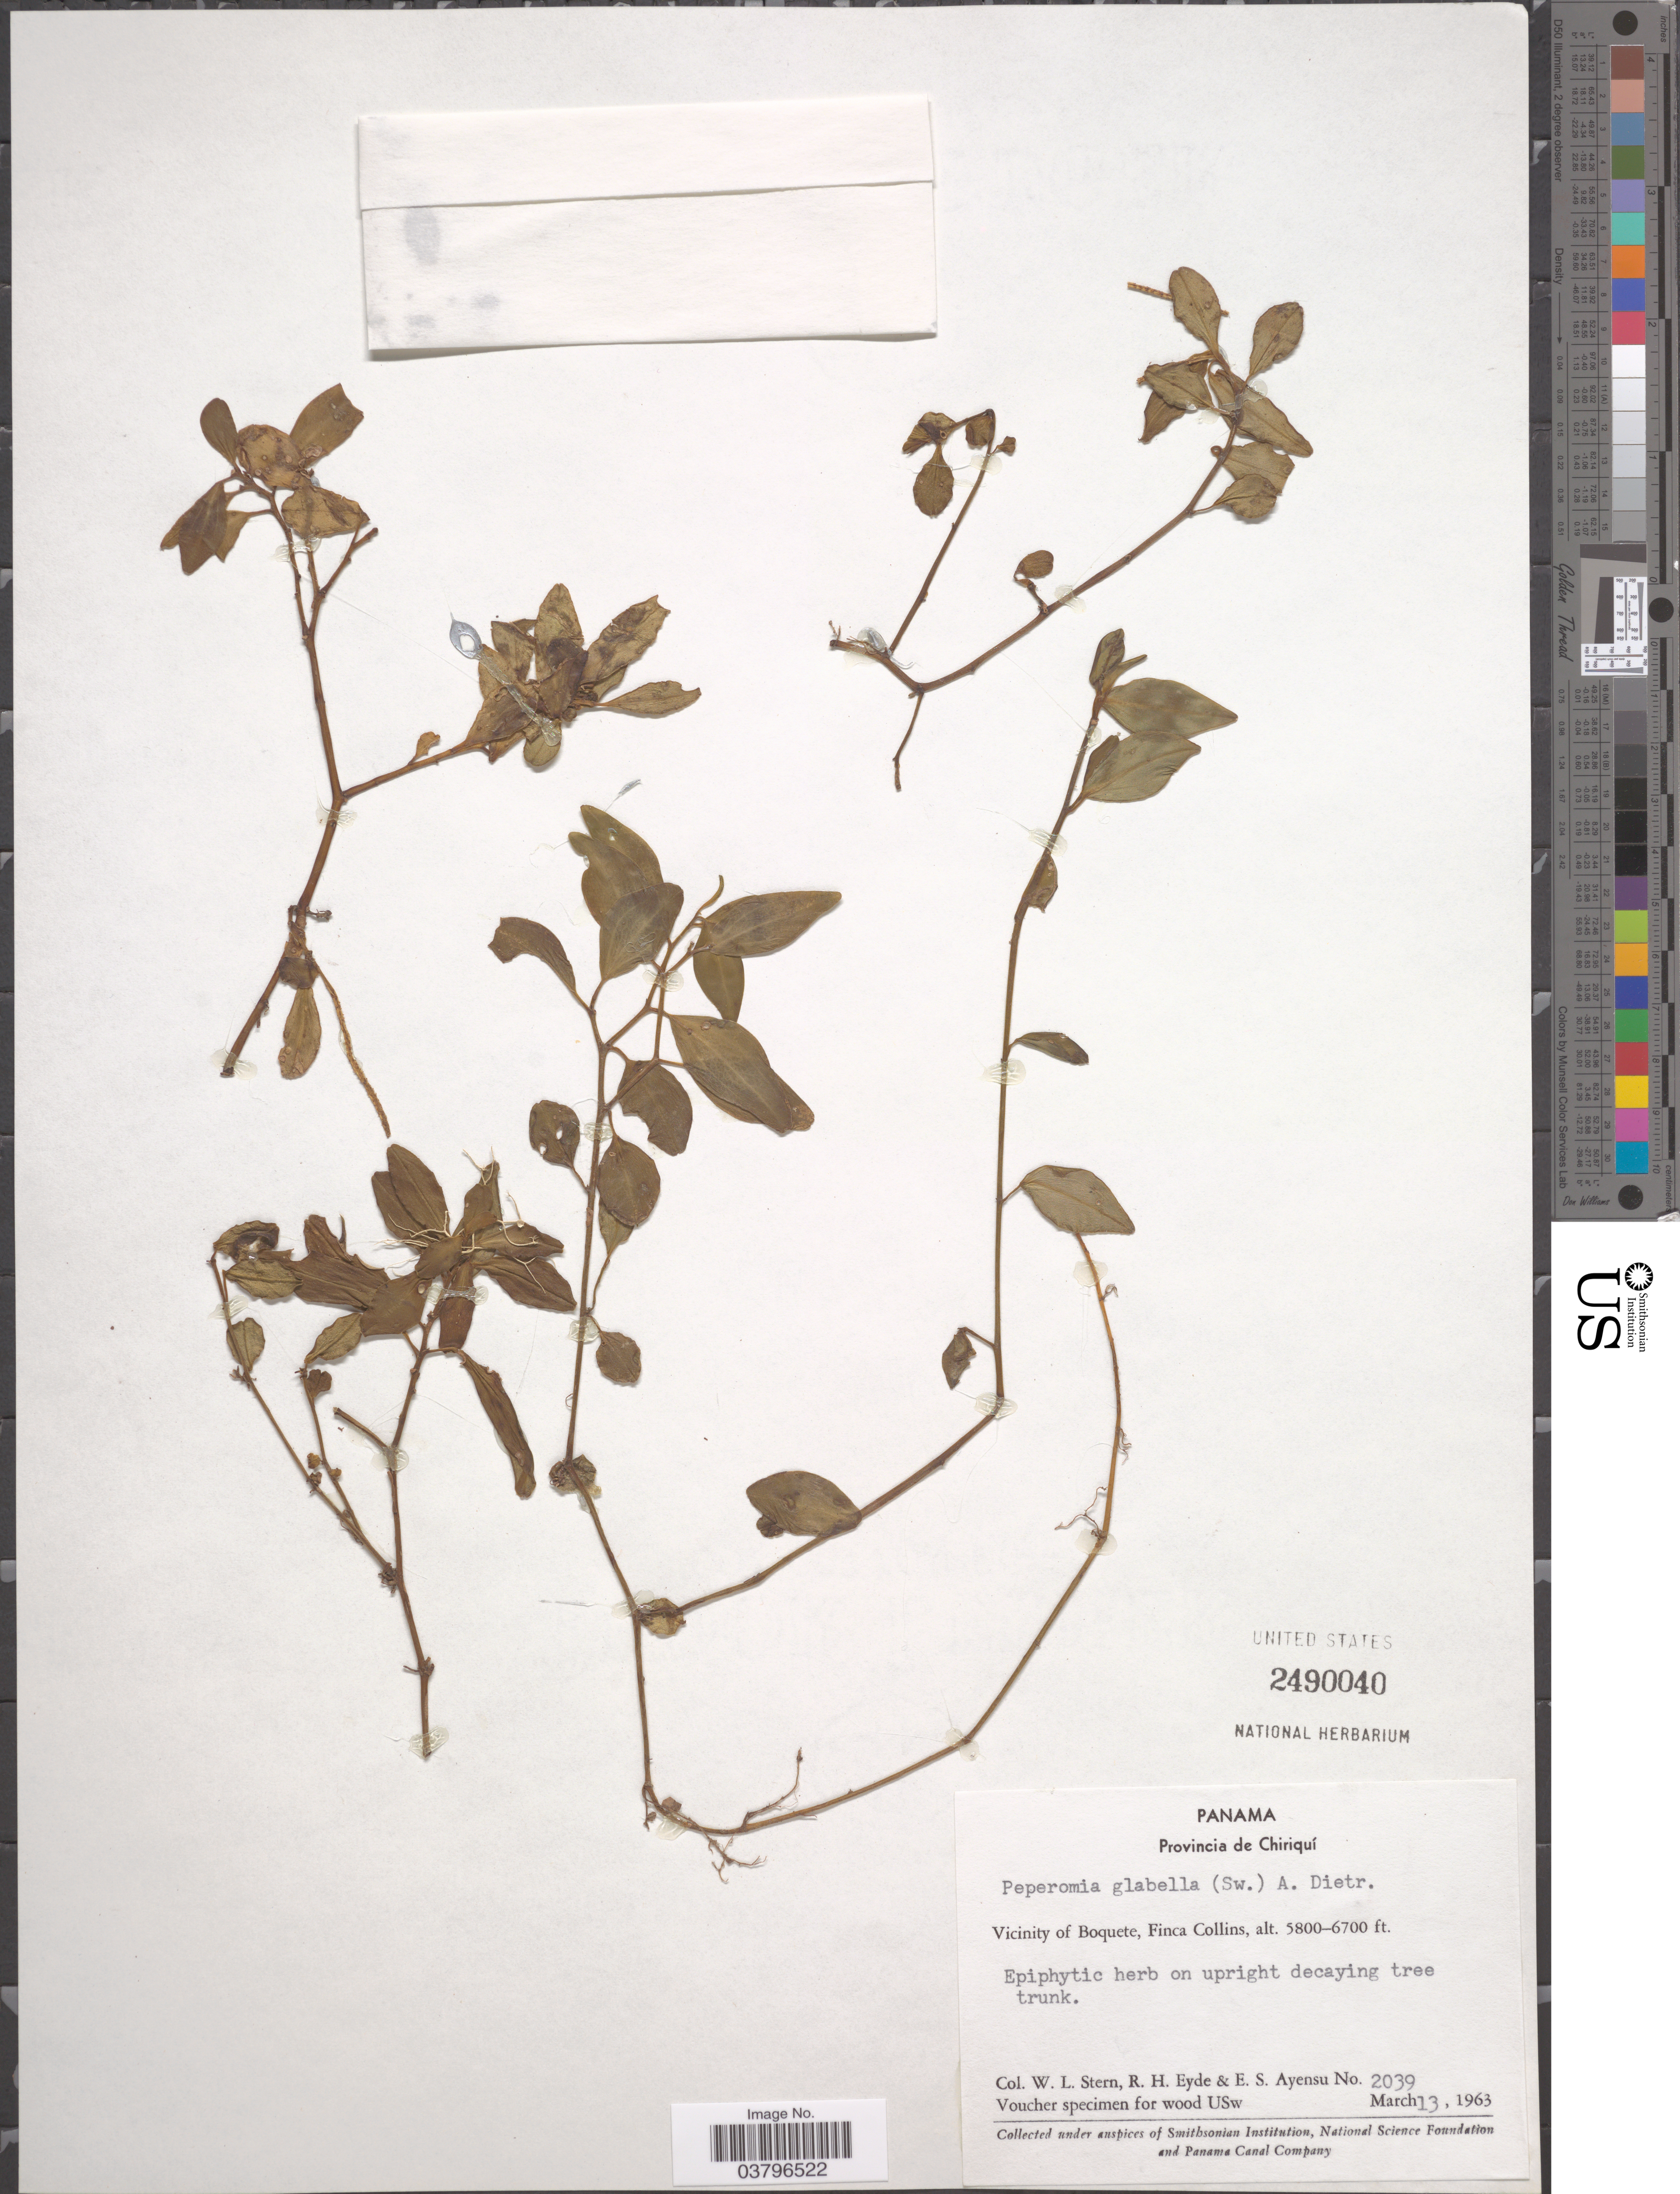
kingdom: Plantae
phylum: Tracheophyta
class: Magnoliopsida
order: Piperales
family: Piperaceae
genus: Peperomia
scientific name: Peperomia glabella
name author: (Sw.) A. Dietr.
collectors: W. L. Stern, R. H. Eyde & E. S. Ayensu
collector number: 2039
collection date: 1963-03-13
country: Panama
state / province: Chiriqui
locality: Vicinity of Boquete, Finca Collins.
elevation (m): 1768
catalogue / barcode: US 2490040